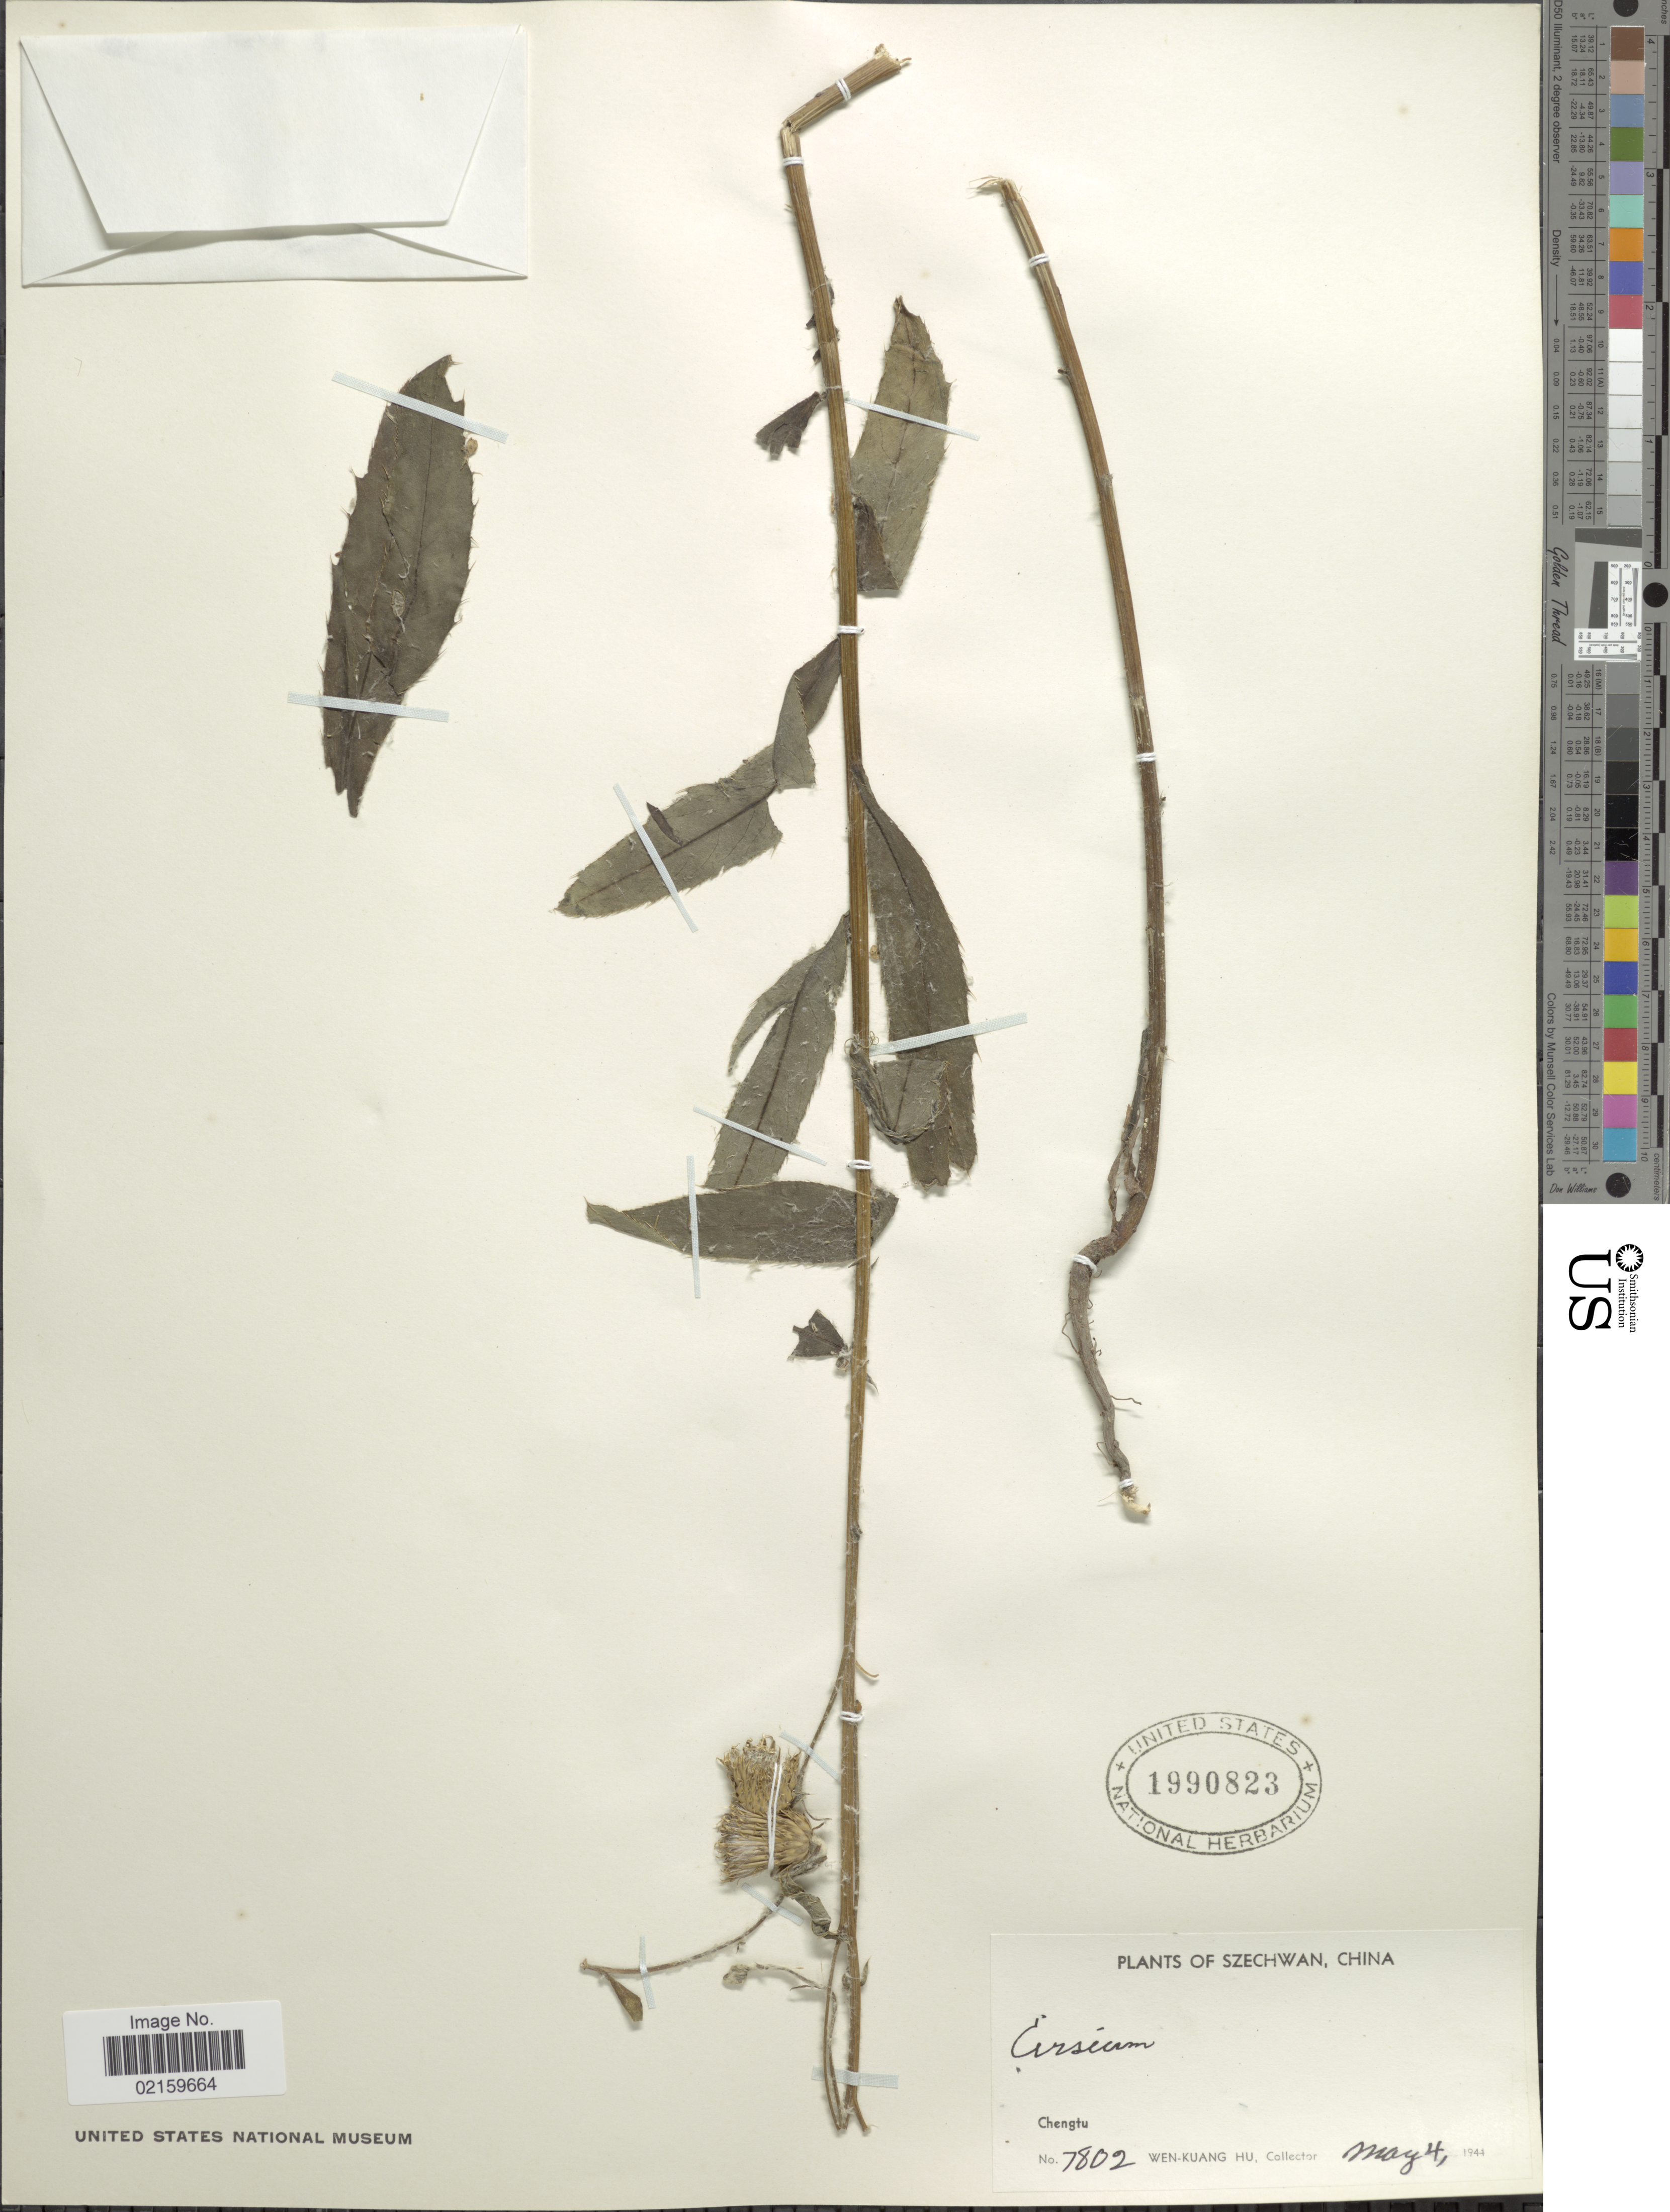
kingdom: Plantae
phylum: Tracheophyta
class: Magnoliopsida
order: Asterales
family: Asteraceae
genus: Cirsium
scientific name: Cirsium sp.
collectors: W. K. Hu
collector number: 7802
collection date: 1944-05-04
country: China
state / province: Sichuan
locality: Szechwan. Chenghu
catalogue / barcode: US 1990823